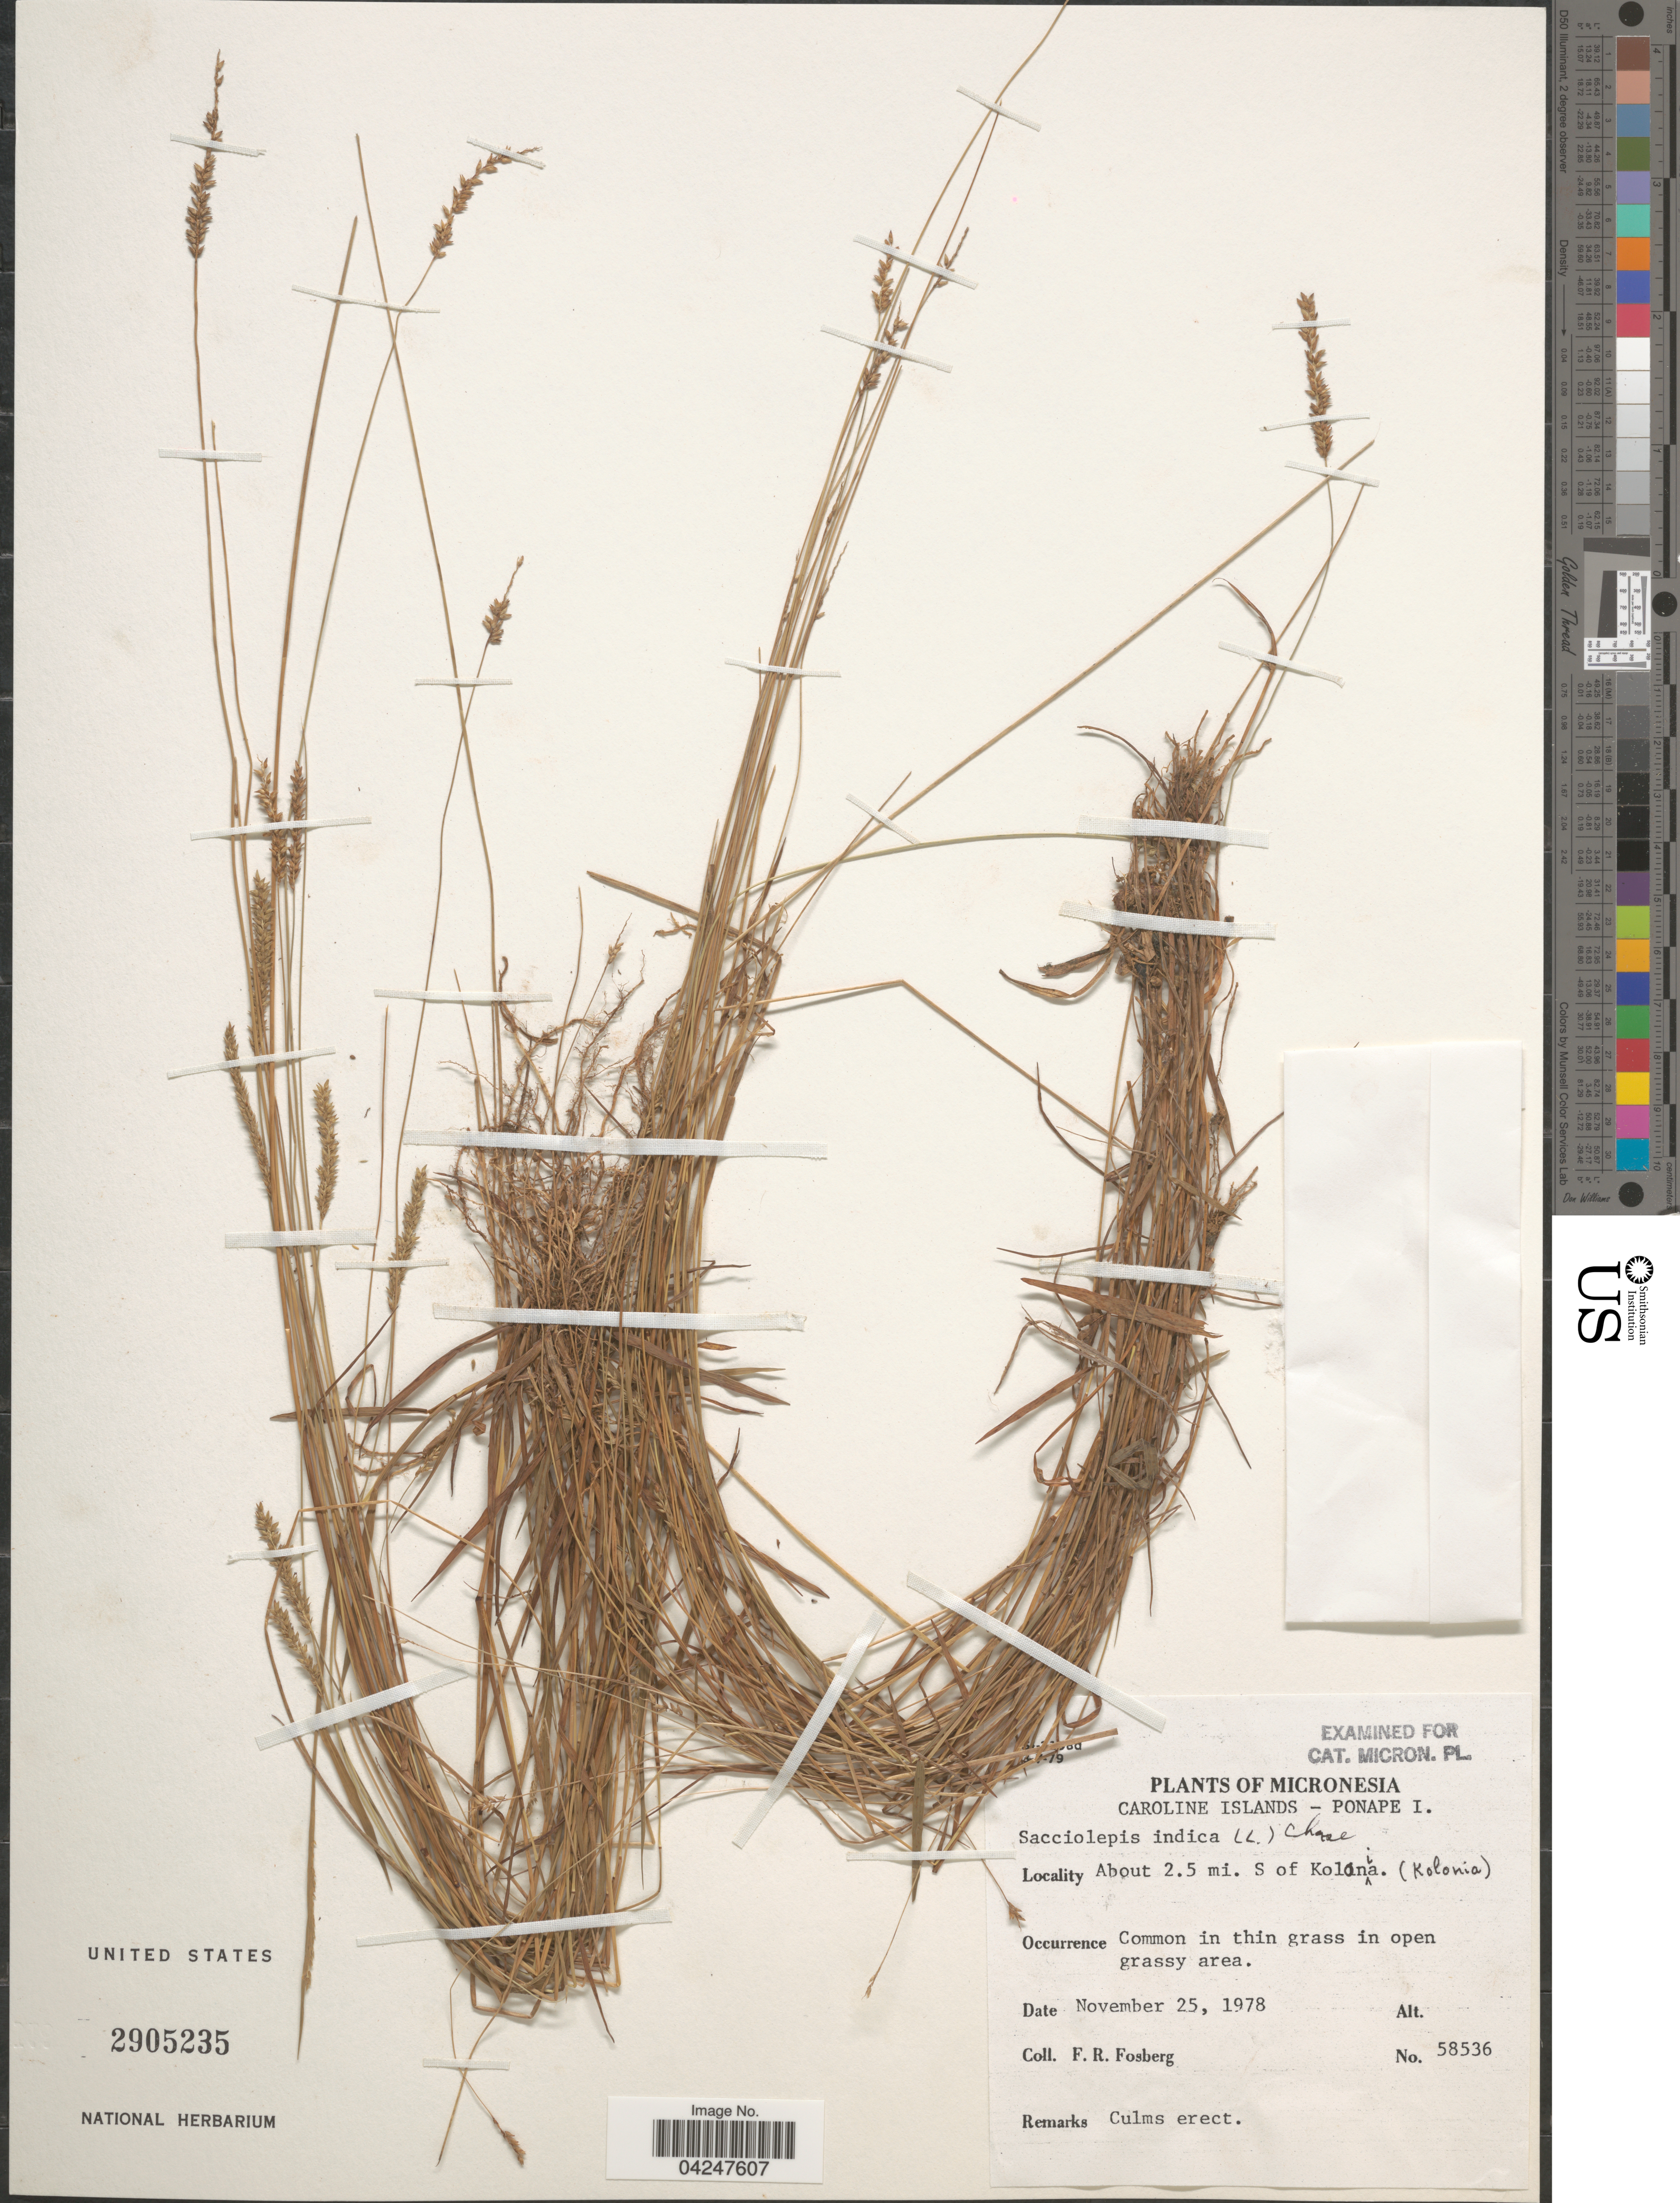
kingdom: Plantae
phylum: Tracheophyta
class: Liliopsida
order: Poales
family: Poaceae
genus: Sacciolepis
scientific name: Sacciolepis indica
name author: (L.) Chase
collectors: F. R. Fosberg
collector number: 58536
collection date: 1978-11-25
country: Micronesia, Federated States of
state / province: Pohnpei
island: Pohnpei [Ponape]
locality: Micronesia. Caroline Islands - Ponape I. About 2.5 mi, S of Kolonia. Common in thin grass in open grassy area.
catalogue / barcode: US 2905235